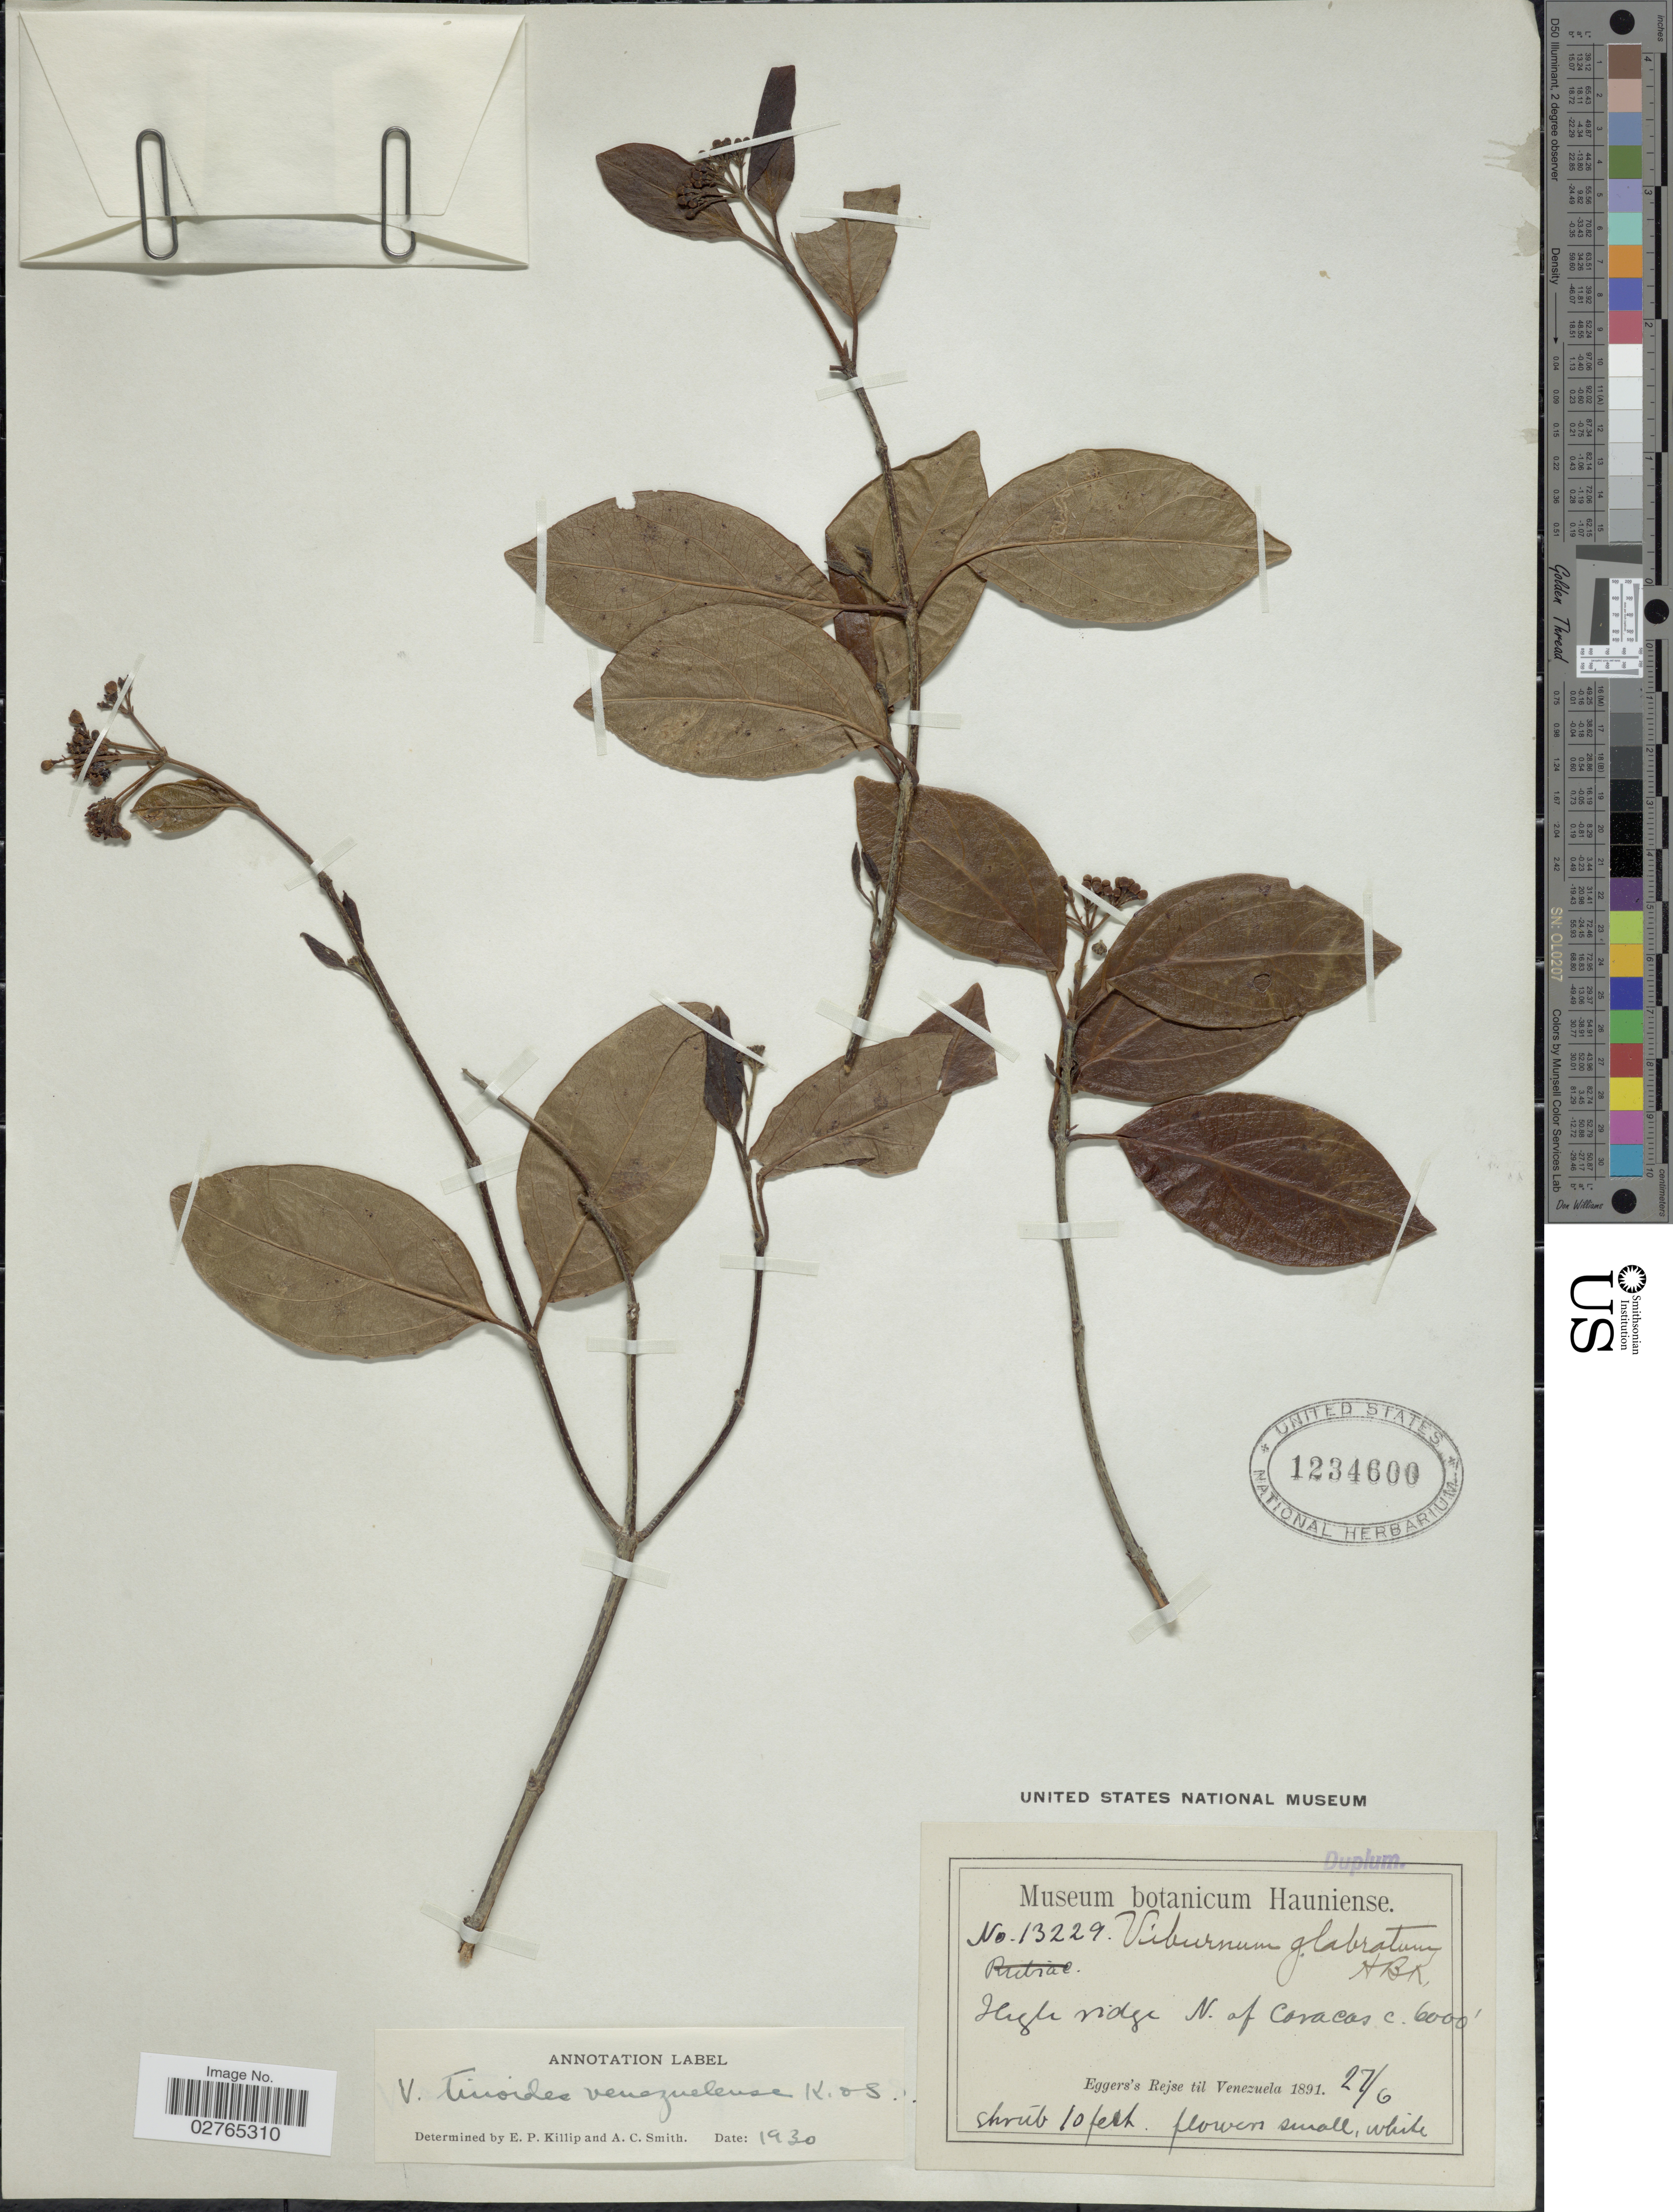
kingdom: Plantae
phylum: Tracheophyta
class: Magnoliopsida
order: Dipsacales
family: Viburnaceae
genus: Viburnum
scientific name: Viburnum tinoides var. venezuelense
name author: L. f.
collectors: -. Eggers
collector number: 13229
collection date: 1891-06-27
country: Venezuela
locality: High ridge N. of Caracas.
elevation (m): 1829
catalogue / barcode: US 1234600